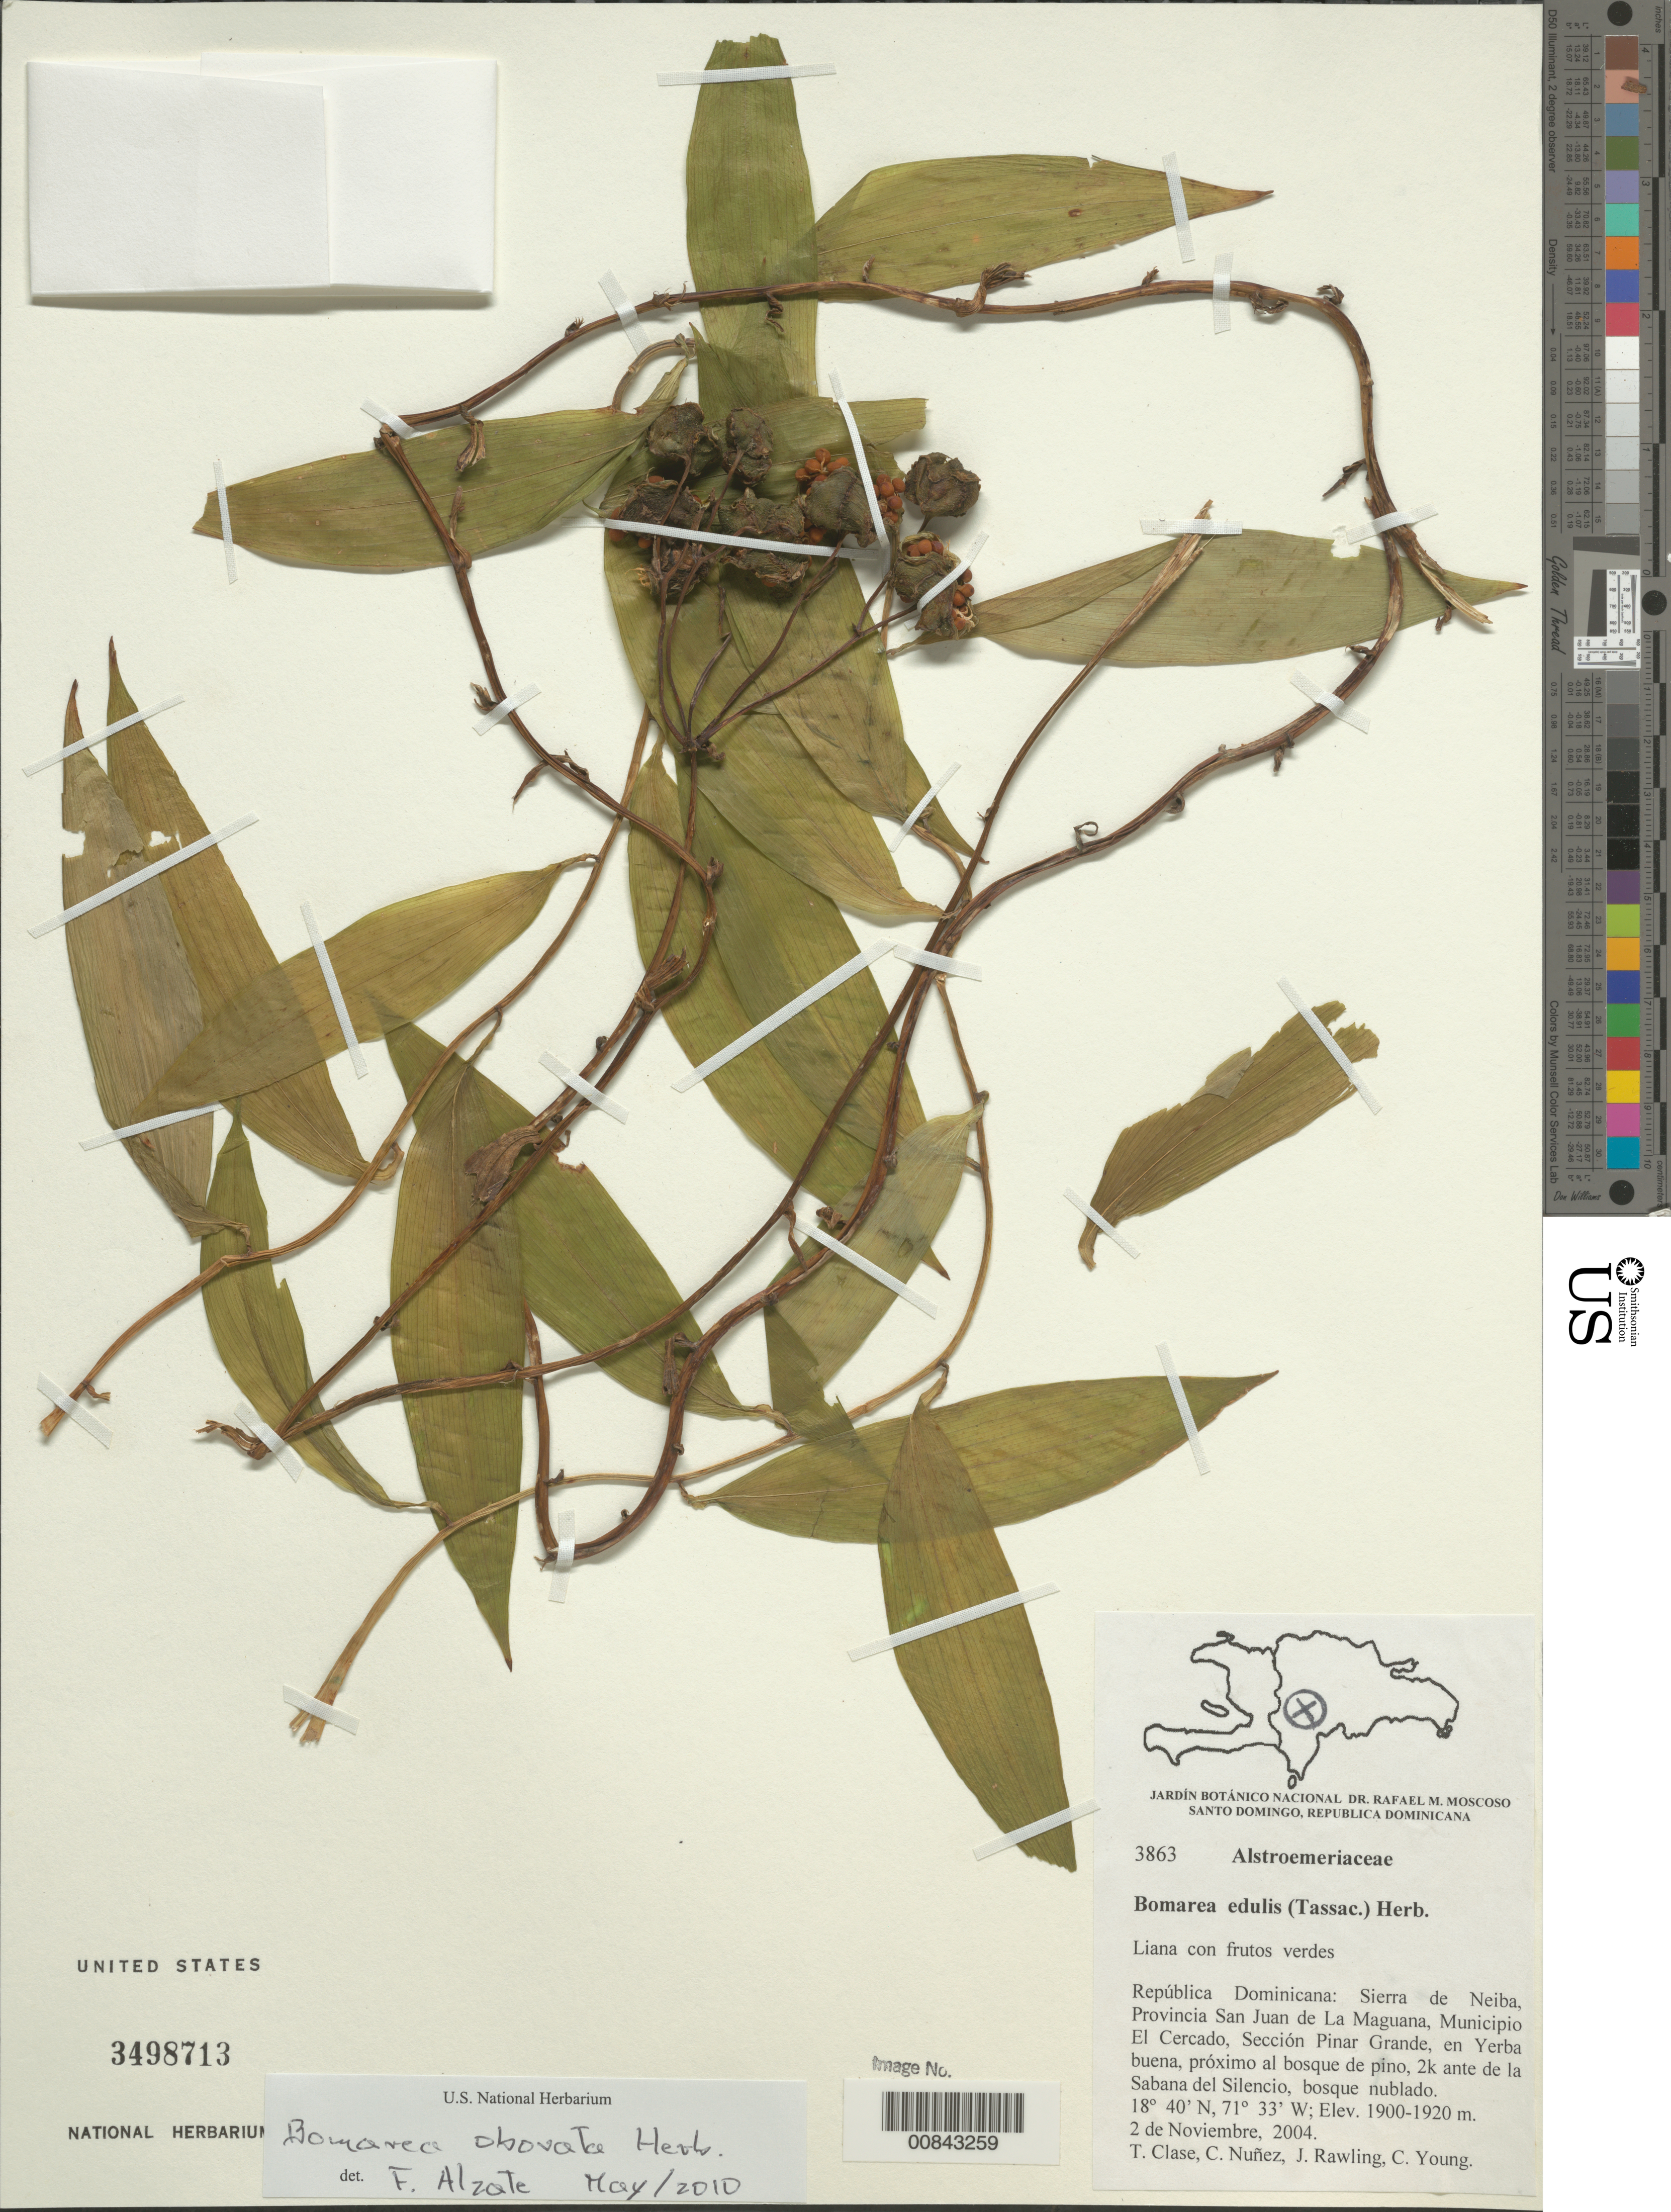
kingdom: Plantae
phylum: Tracheophyta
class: Liliopsida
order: Liliales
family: Alstroemeriaceae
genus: Bomarea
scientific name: Bomarea obovata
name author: Herb.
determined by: Alzate Guarin, Fernando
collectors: T. Clase, C. Nunez, C. Young & J. Rawlings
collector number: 3863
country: Dominican Republic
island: Greater Antilles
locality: Sierra de Neiba, San Juan de La Maguana Prov., El Cercado, Seccion Pinar Grande, en Yerba, Sabana del Silencio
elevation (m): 1900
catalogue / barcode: US 3498713